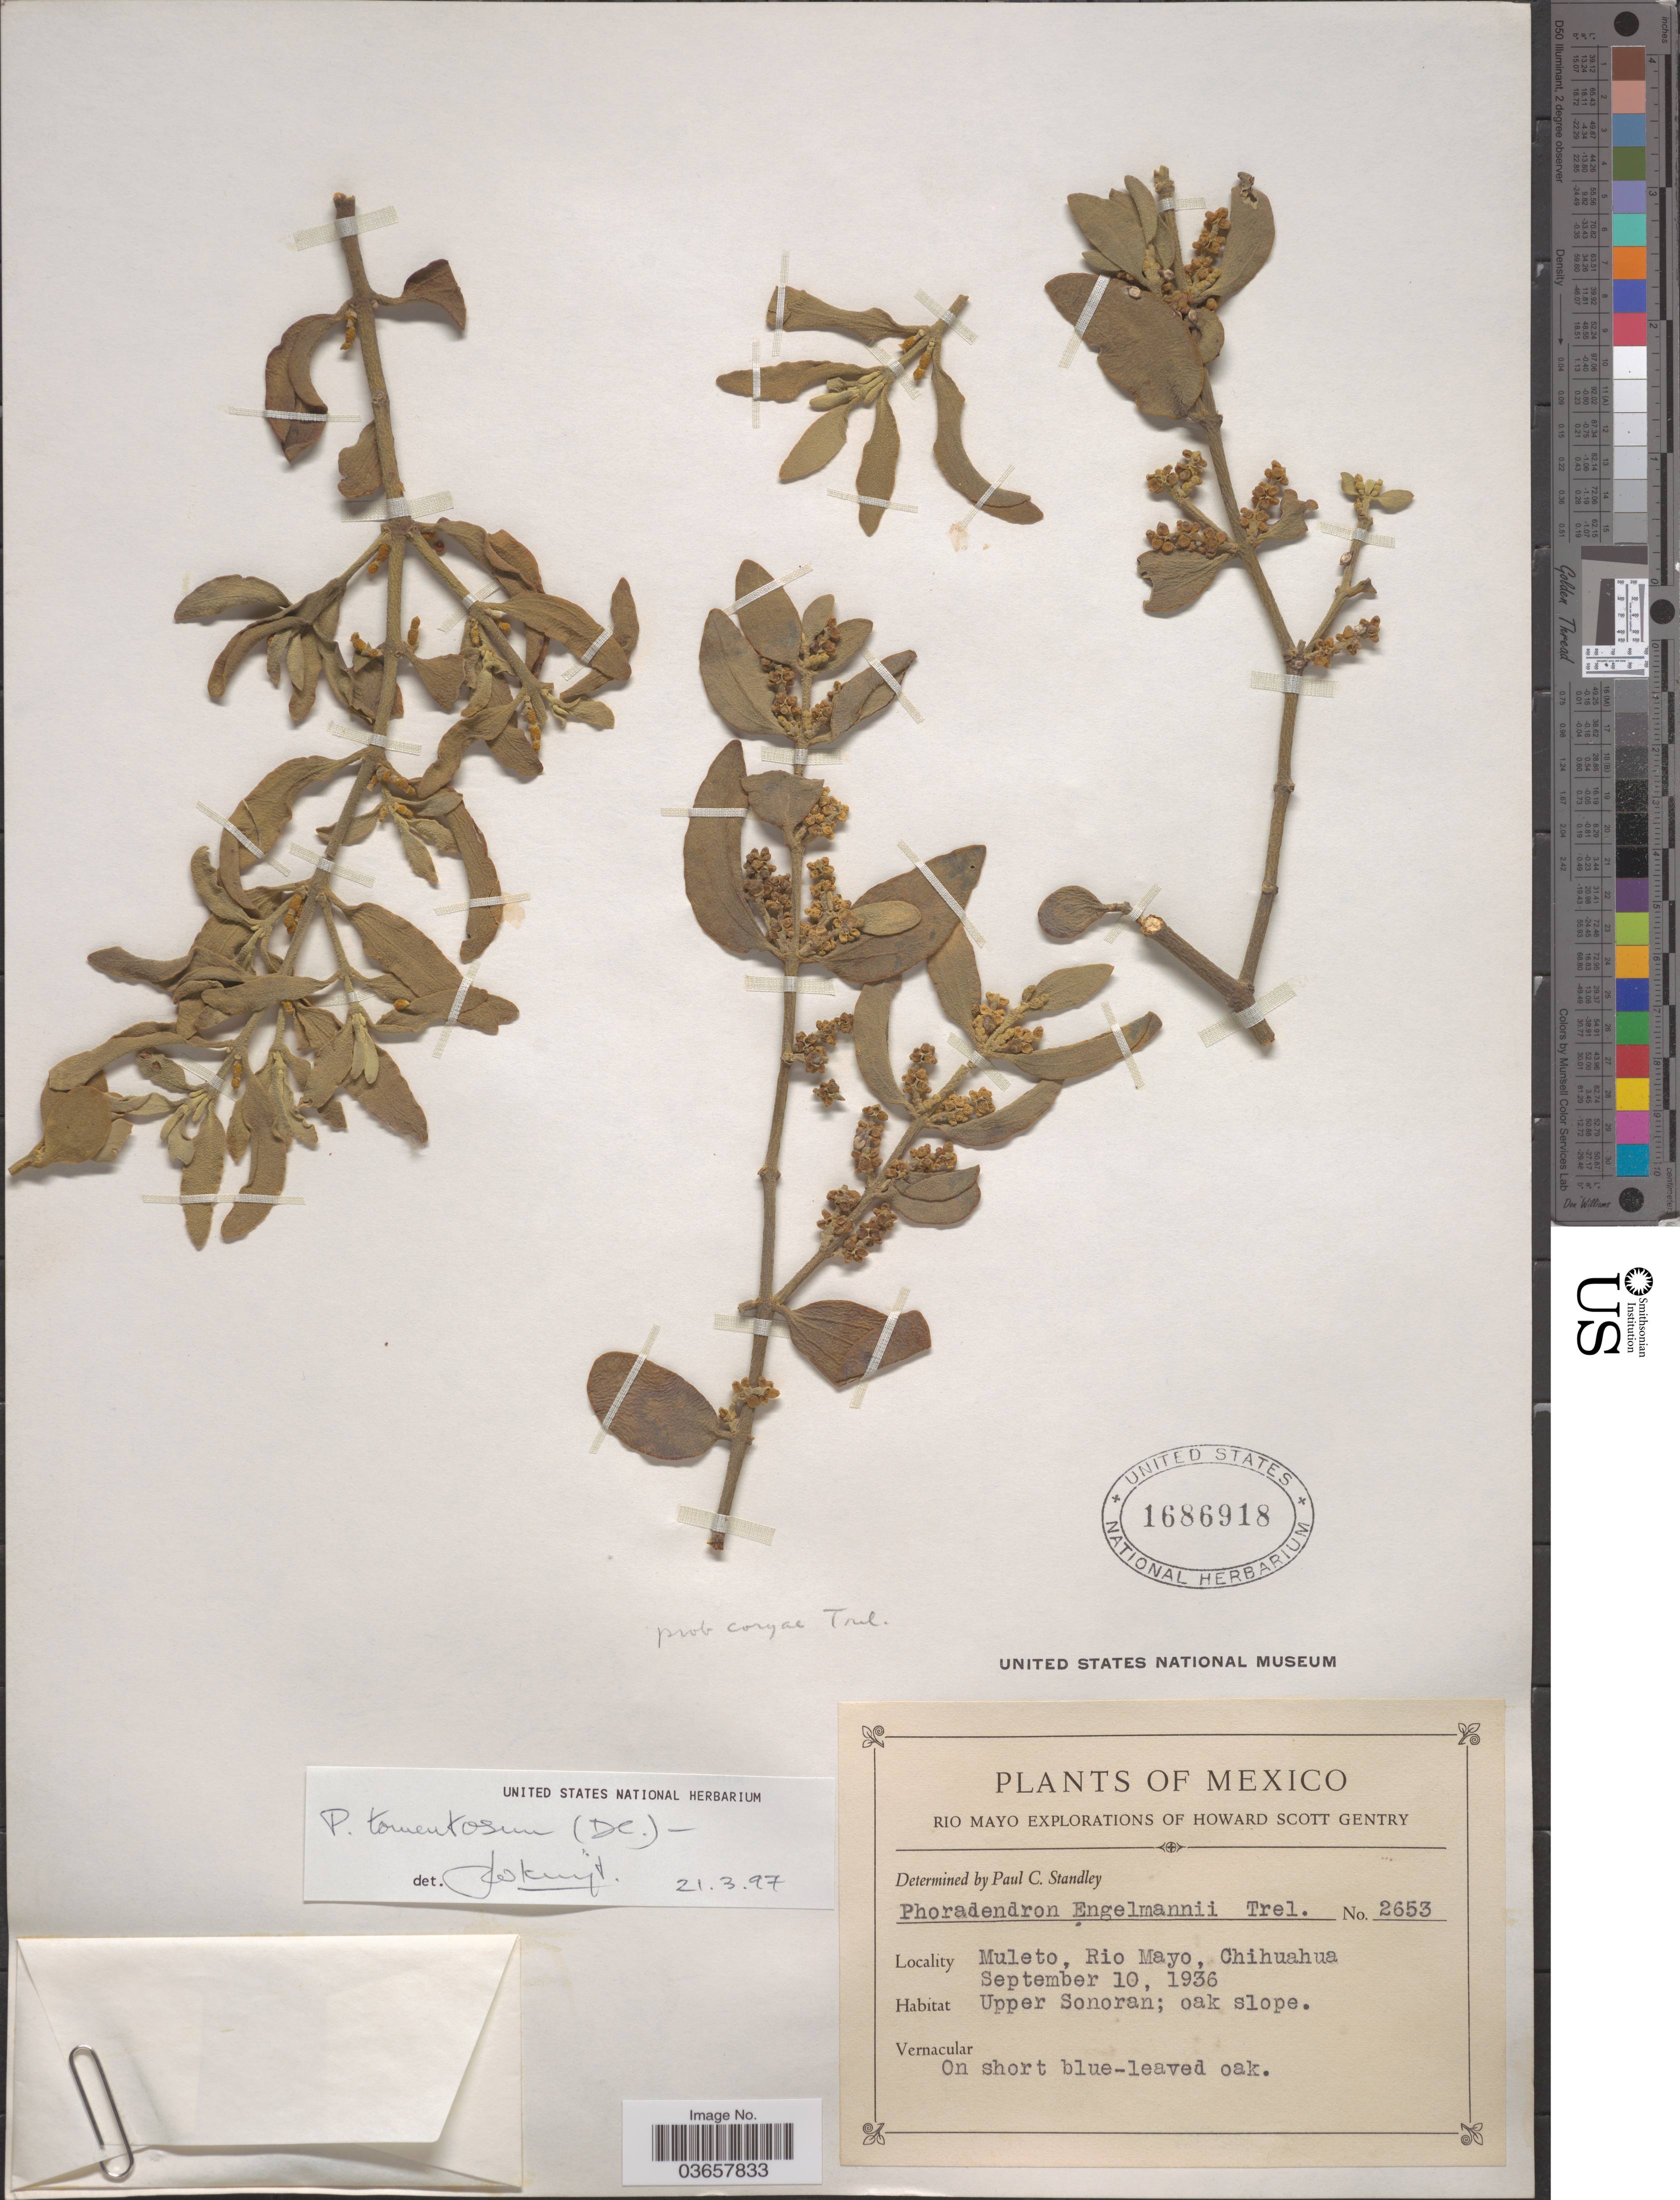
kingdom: Plantae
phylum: Tracheophyta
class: Magnoliopsida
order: Santalales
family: Viscaceae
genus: Phoradendron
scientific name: Phoradendron tomentosum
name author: DC.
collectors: H. S. Gentry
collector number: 2653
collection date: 1936-09-10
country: Mexico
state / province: Chihuahua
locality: Muleto, Rio Mayo. Upper Sonoran; oak slope.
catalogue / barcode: US 1686918